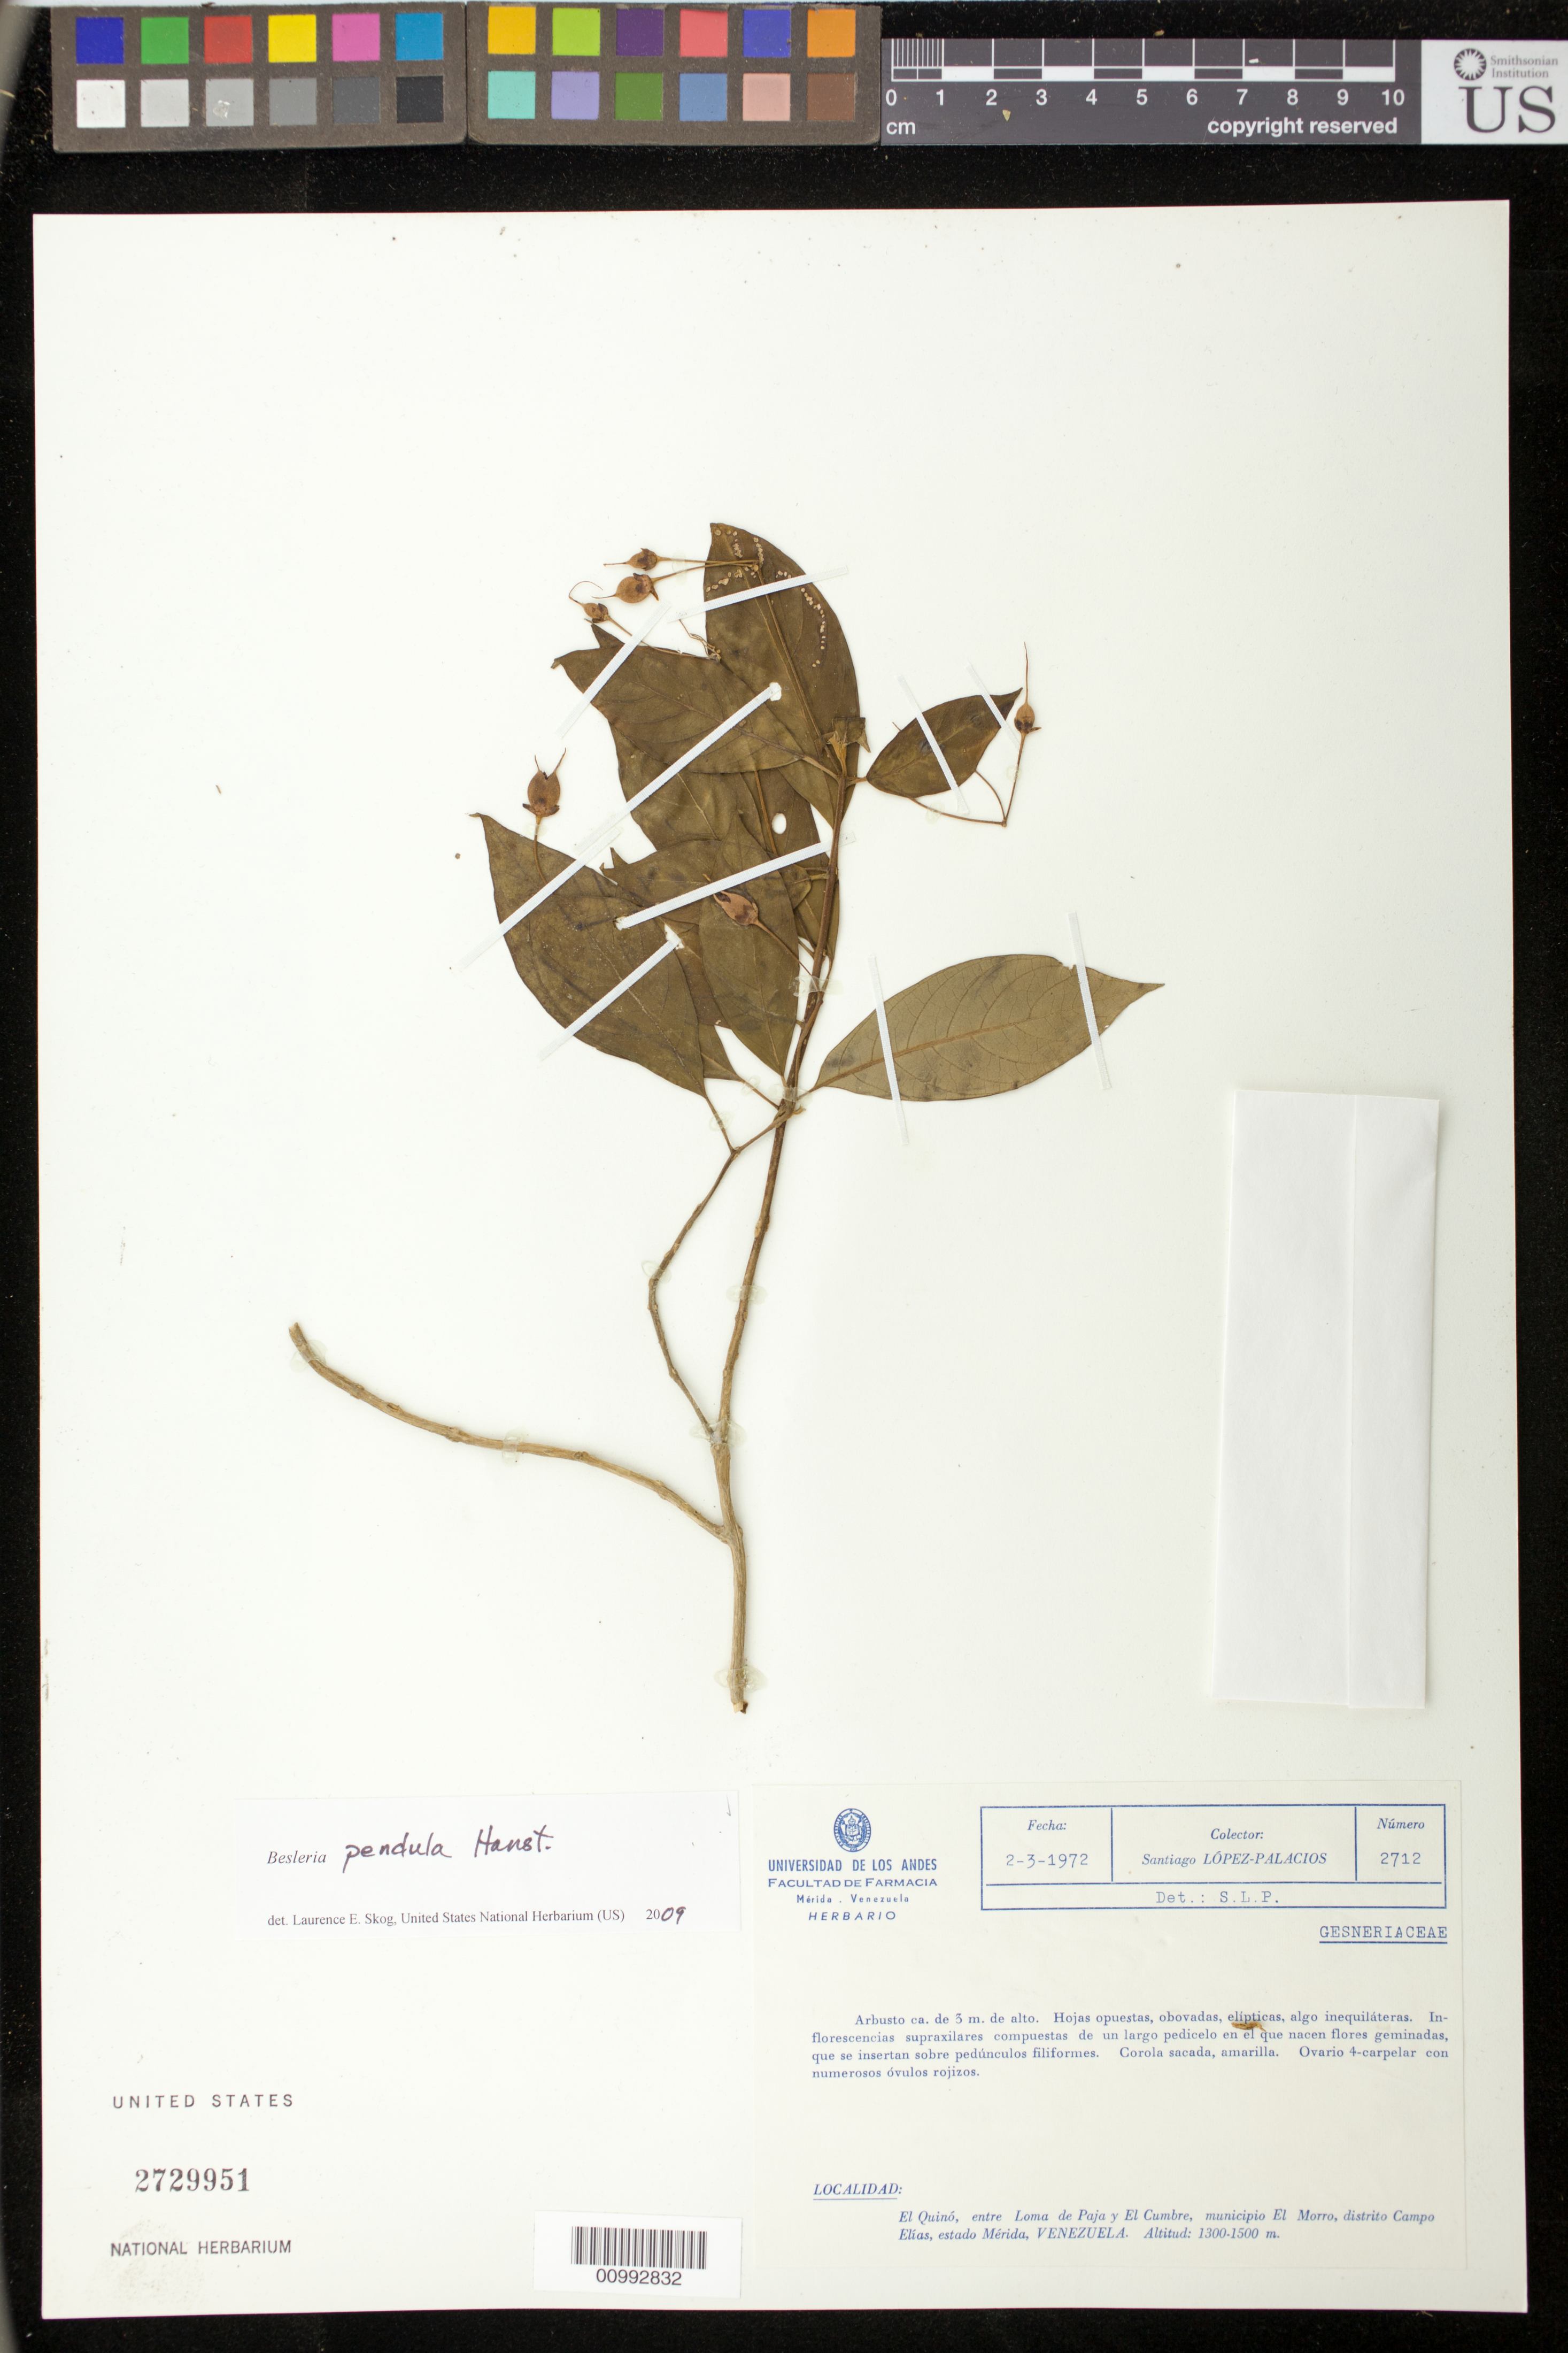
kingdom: Plantae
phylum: Tracheophyta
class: Magnoliopsida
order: Lamiales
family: Gesneriaceae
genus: Besleria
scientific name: Besleria pendula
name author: Hanst.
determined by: Skog, Laurence E.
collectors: S. Lopez-P.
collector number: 2712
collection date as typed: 02 Mar 1972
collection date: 1972-03-02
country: Venezuela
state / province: Mérida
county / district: Campo Elías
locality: El Quinó, entre Loma de Paja y El Cumbre, municipio El Morro, distrito Campo Elías, estado Mérida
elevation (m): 1300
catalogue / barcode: US 2729951